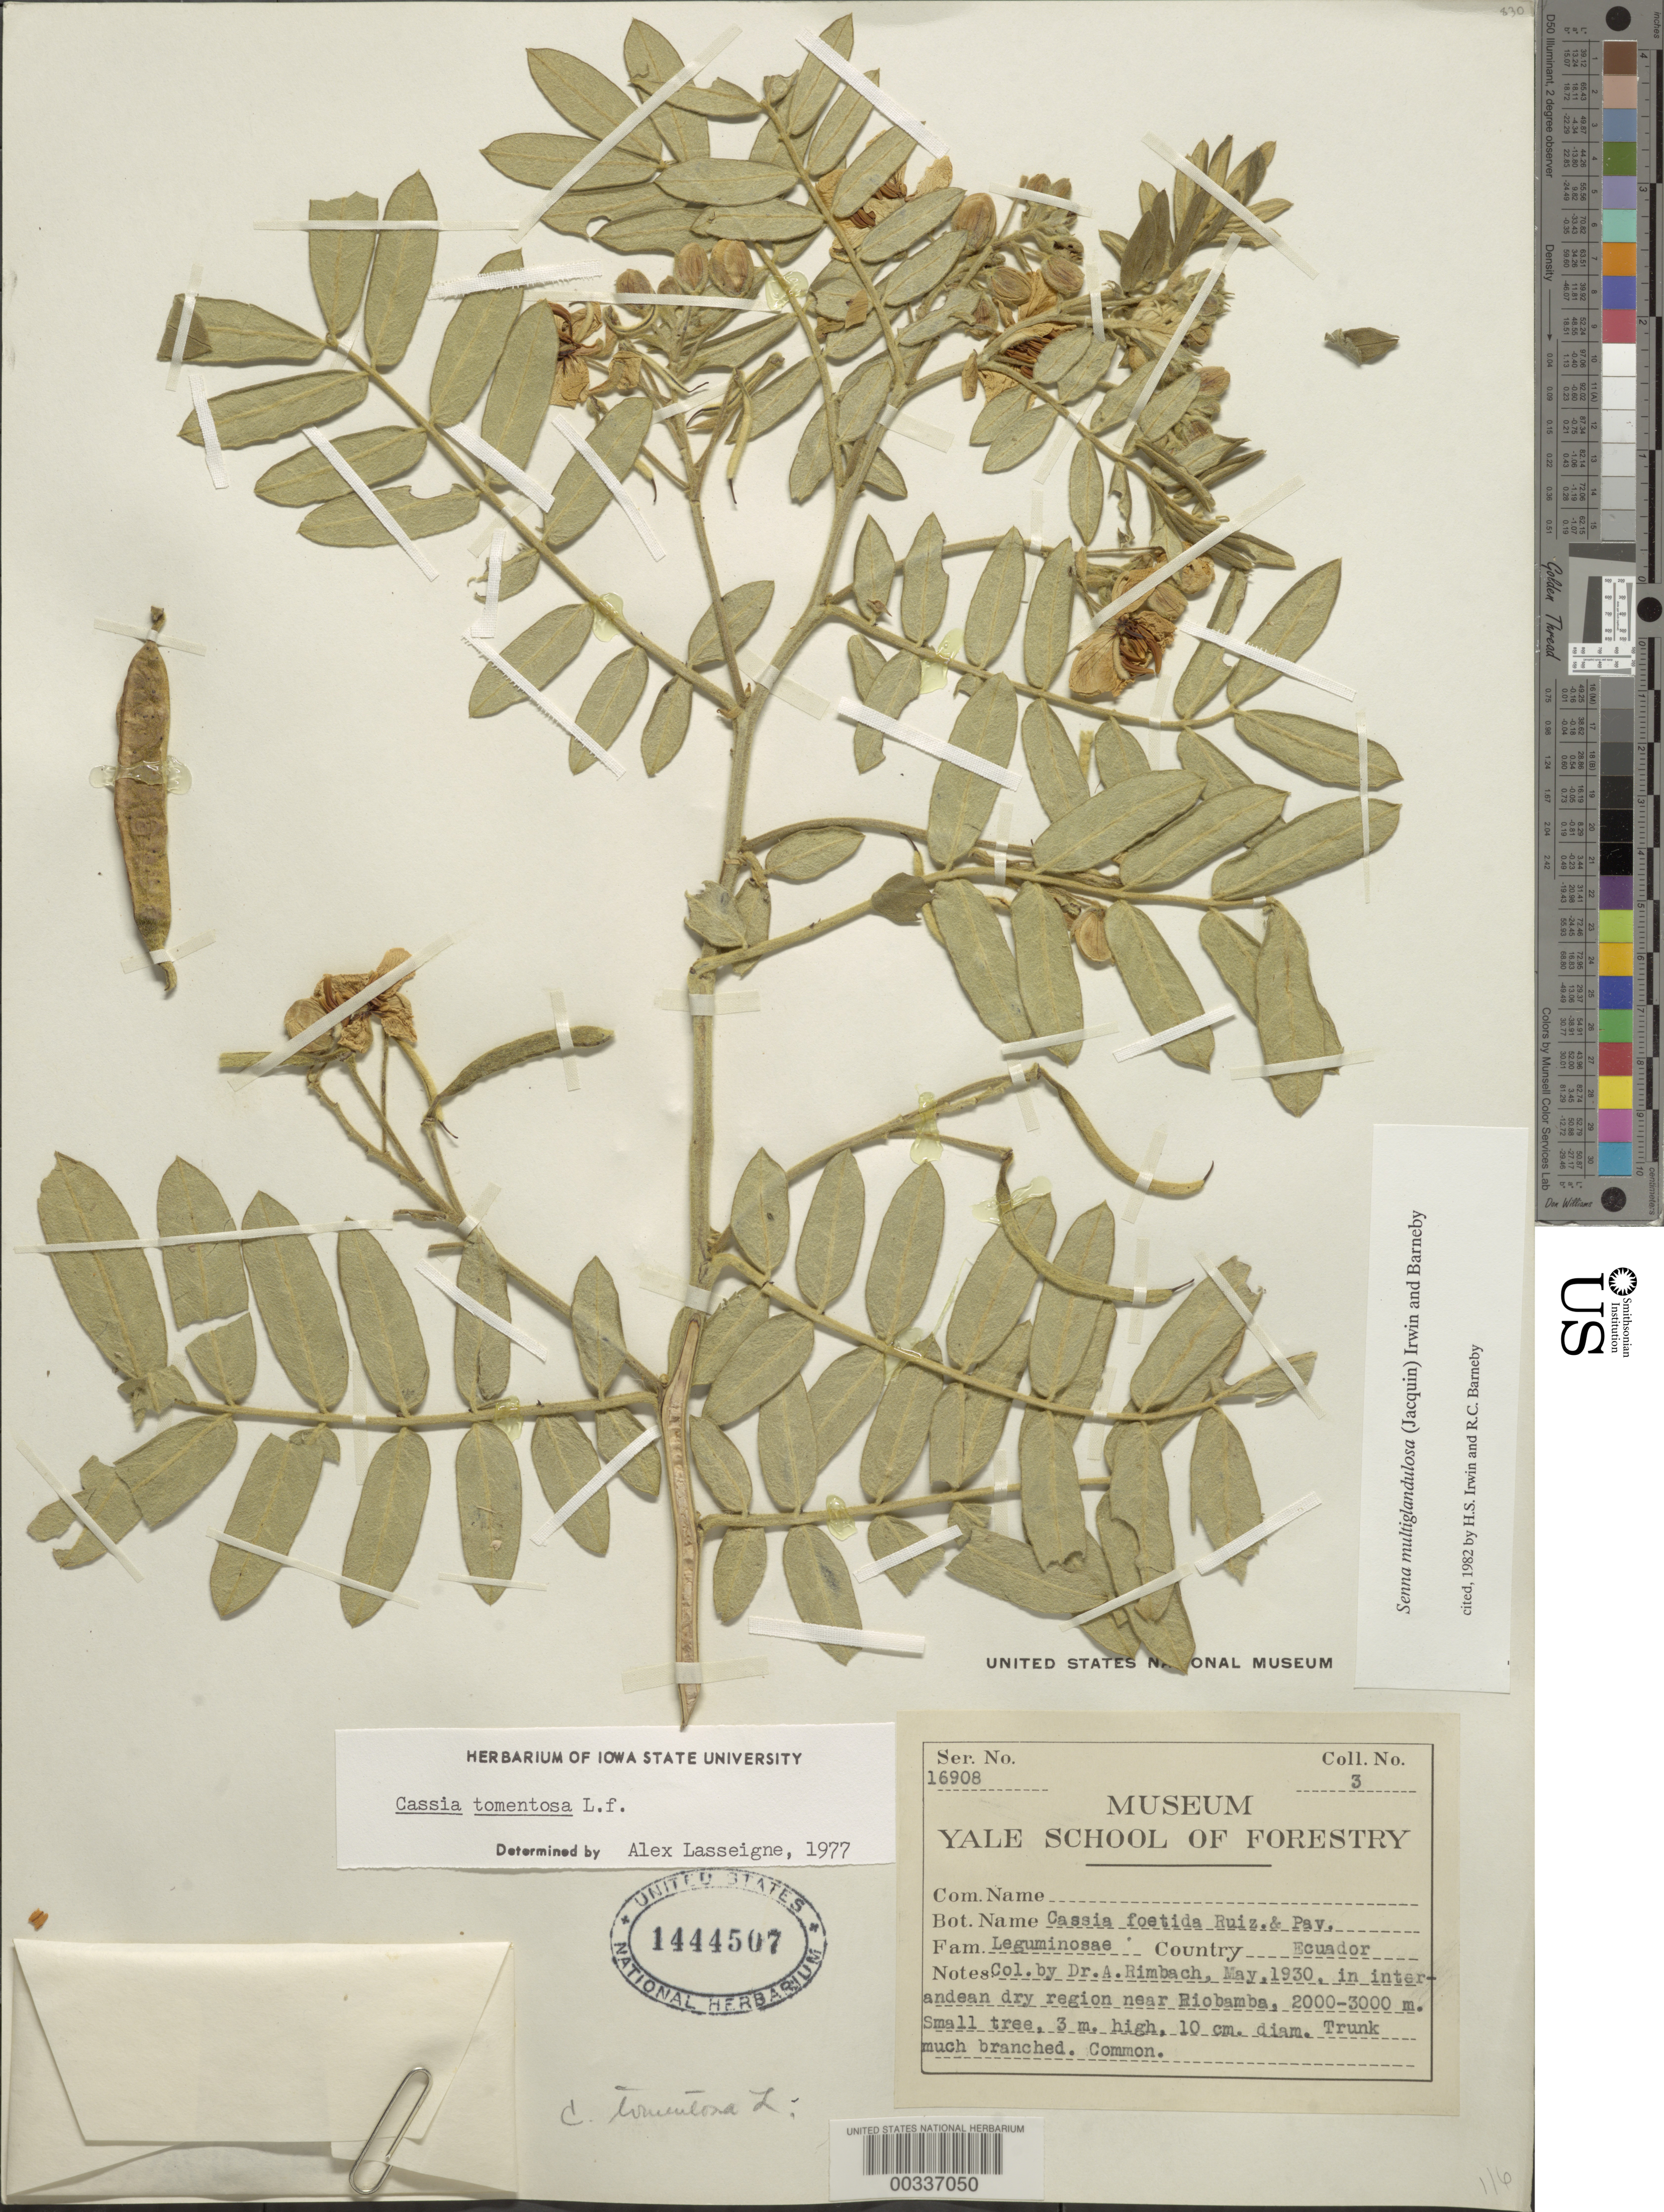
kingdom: Plantae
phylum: Tracheophyta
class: Magnoliopsida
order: Fabales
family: Fabaceae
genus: Senna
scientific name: Senna multiglandulosa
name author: (Jacq.) H.S. Irwin & Barneby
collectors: A. Rimbach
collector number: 16908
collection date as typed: May 1930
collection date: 1930-05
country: Ecuador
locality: Inter Andean region near Rio Bamba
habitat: Dry region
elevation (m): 2000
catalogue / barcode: US 1444507